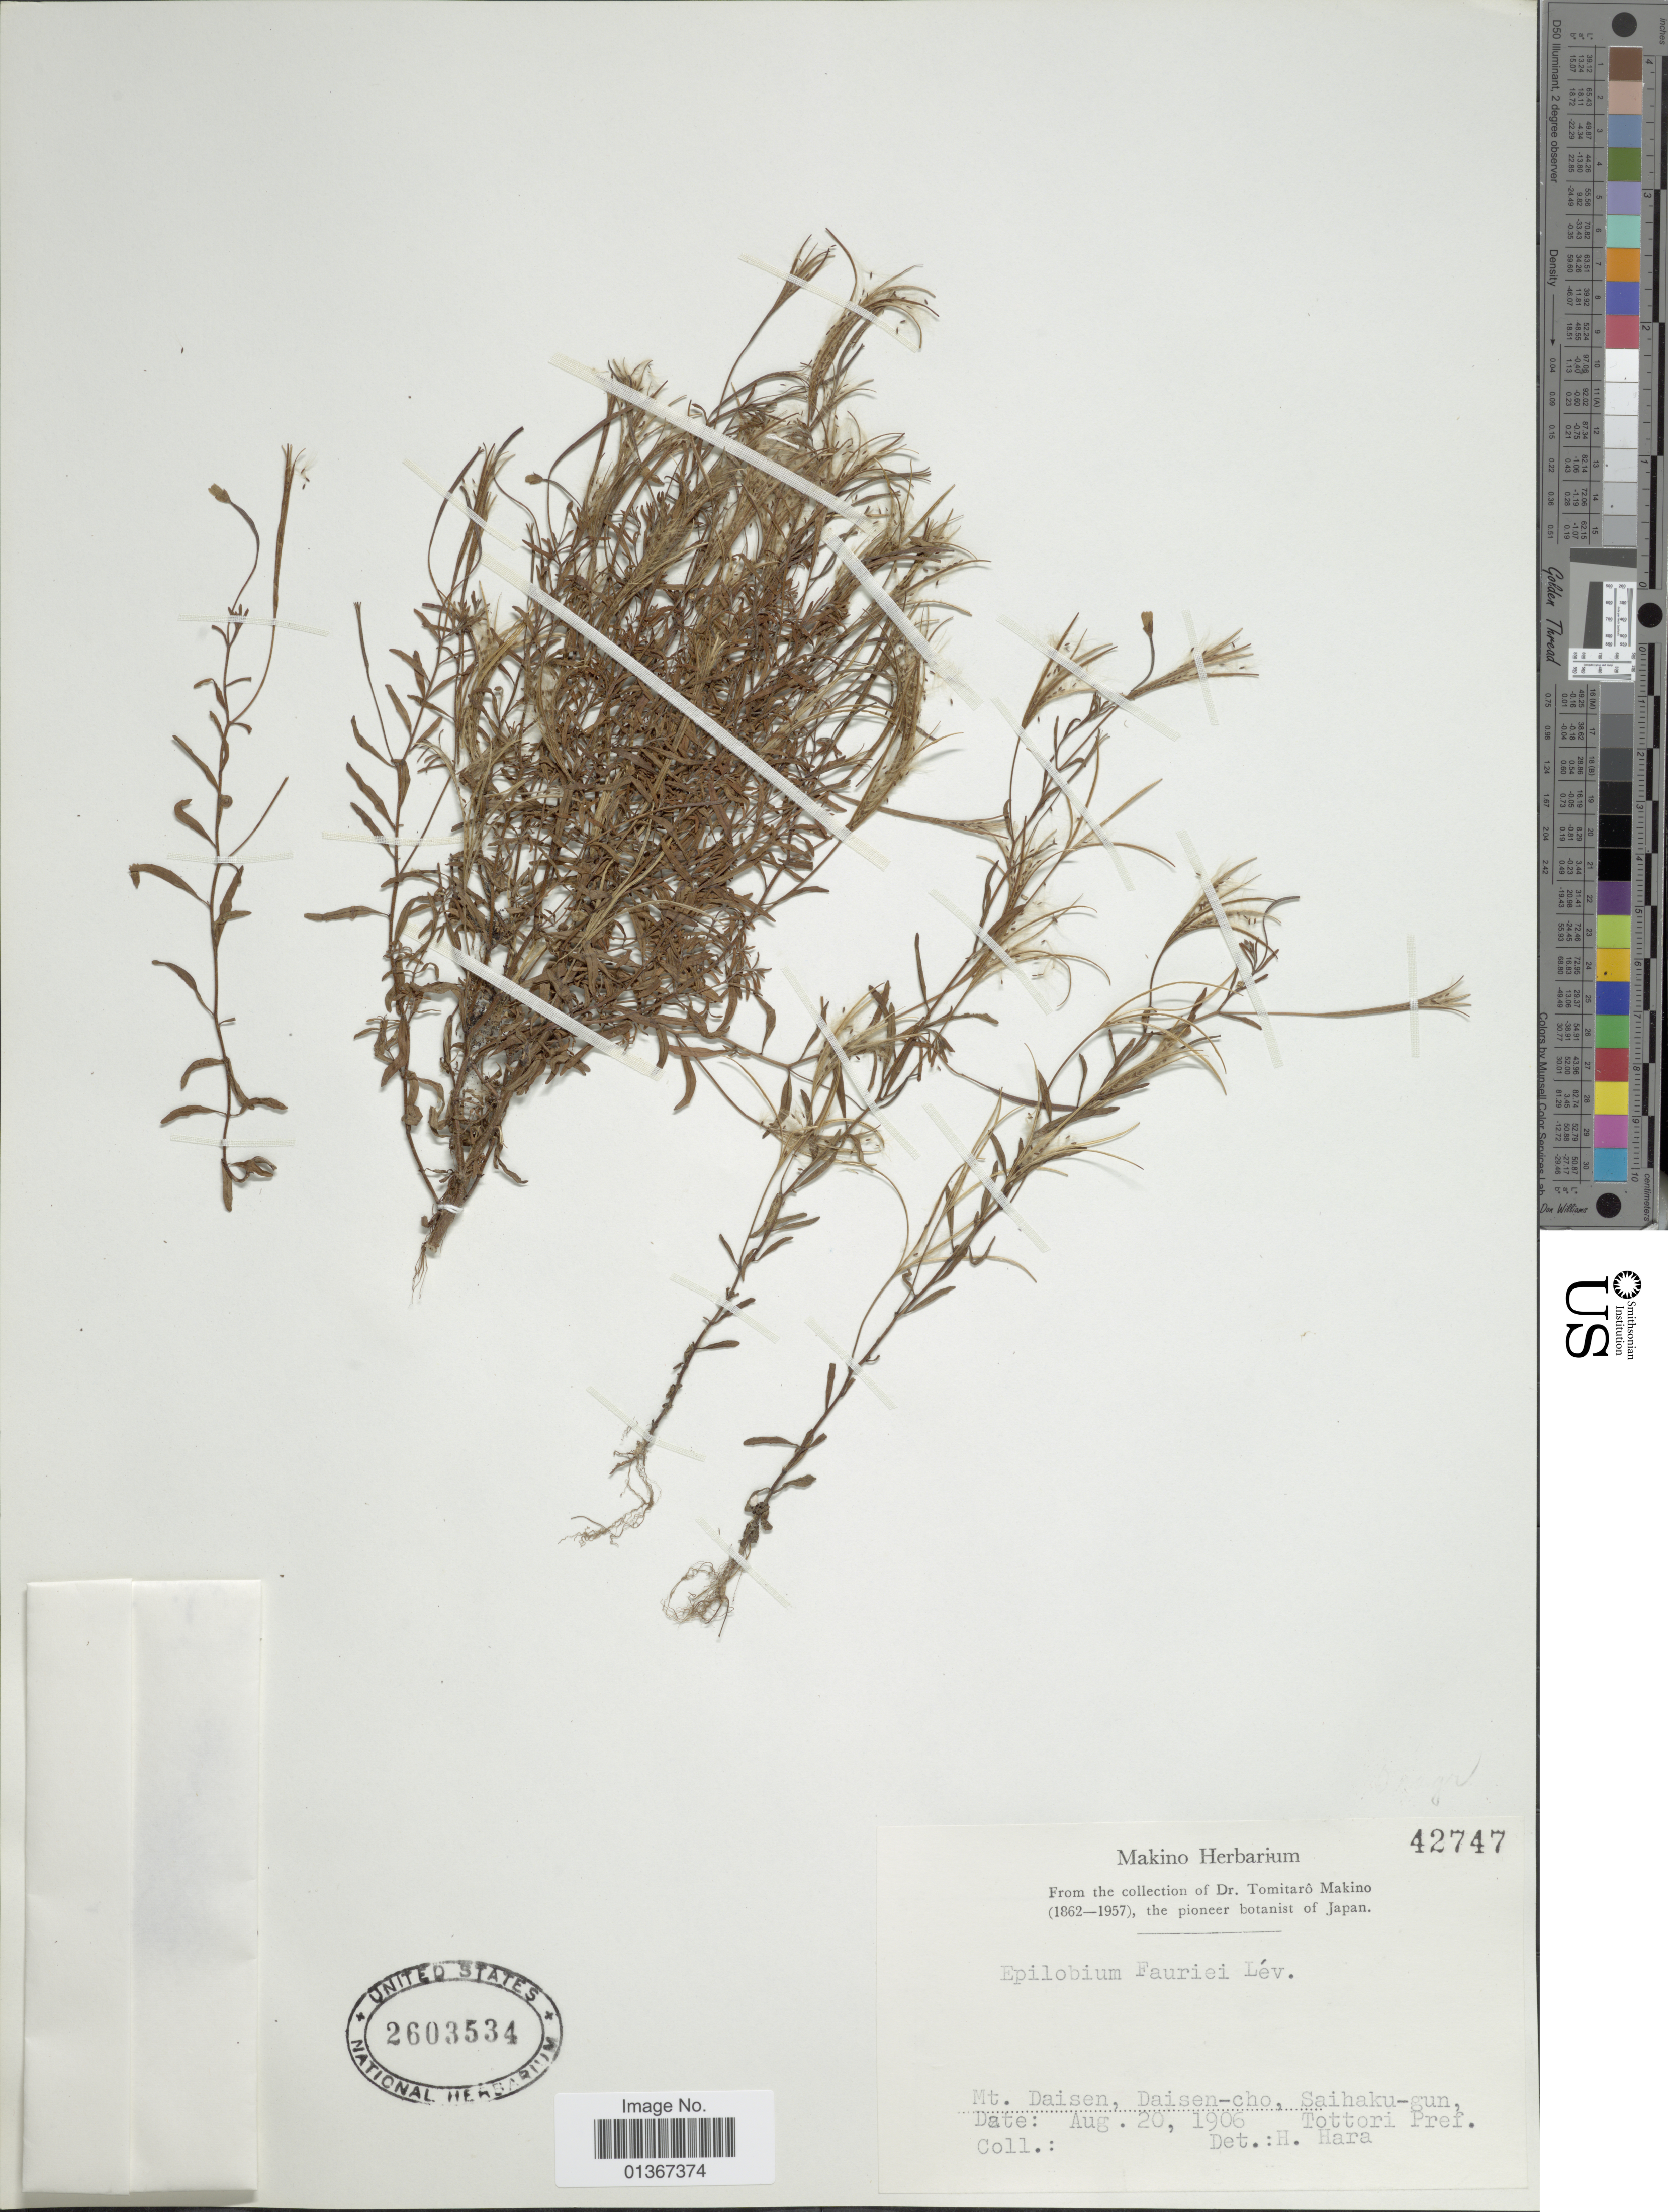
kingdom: Plantae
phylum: Tracheophyta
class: Magnoliopsida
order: Myrtales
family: Onagraceae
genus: Epilobium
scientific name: Epilobium fauriei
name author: H. Lév.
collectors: T. Makino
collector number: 42747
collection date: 1906-08-20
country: Japan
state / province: Tottori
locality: Mt. Daisen, Daisen-cho, Saihaku-gun.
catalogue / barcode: US 2603534